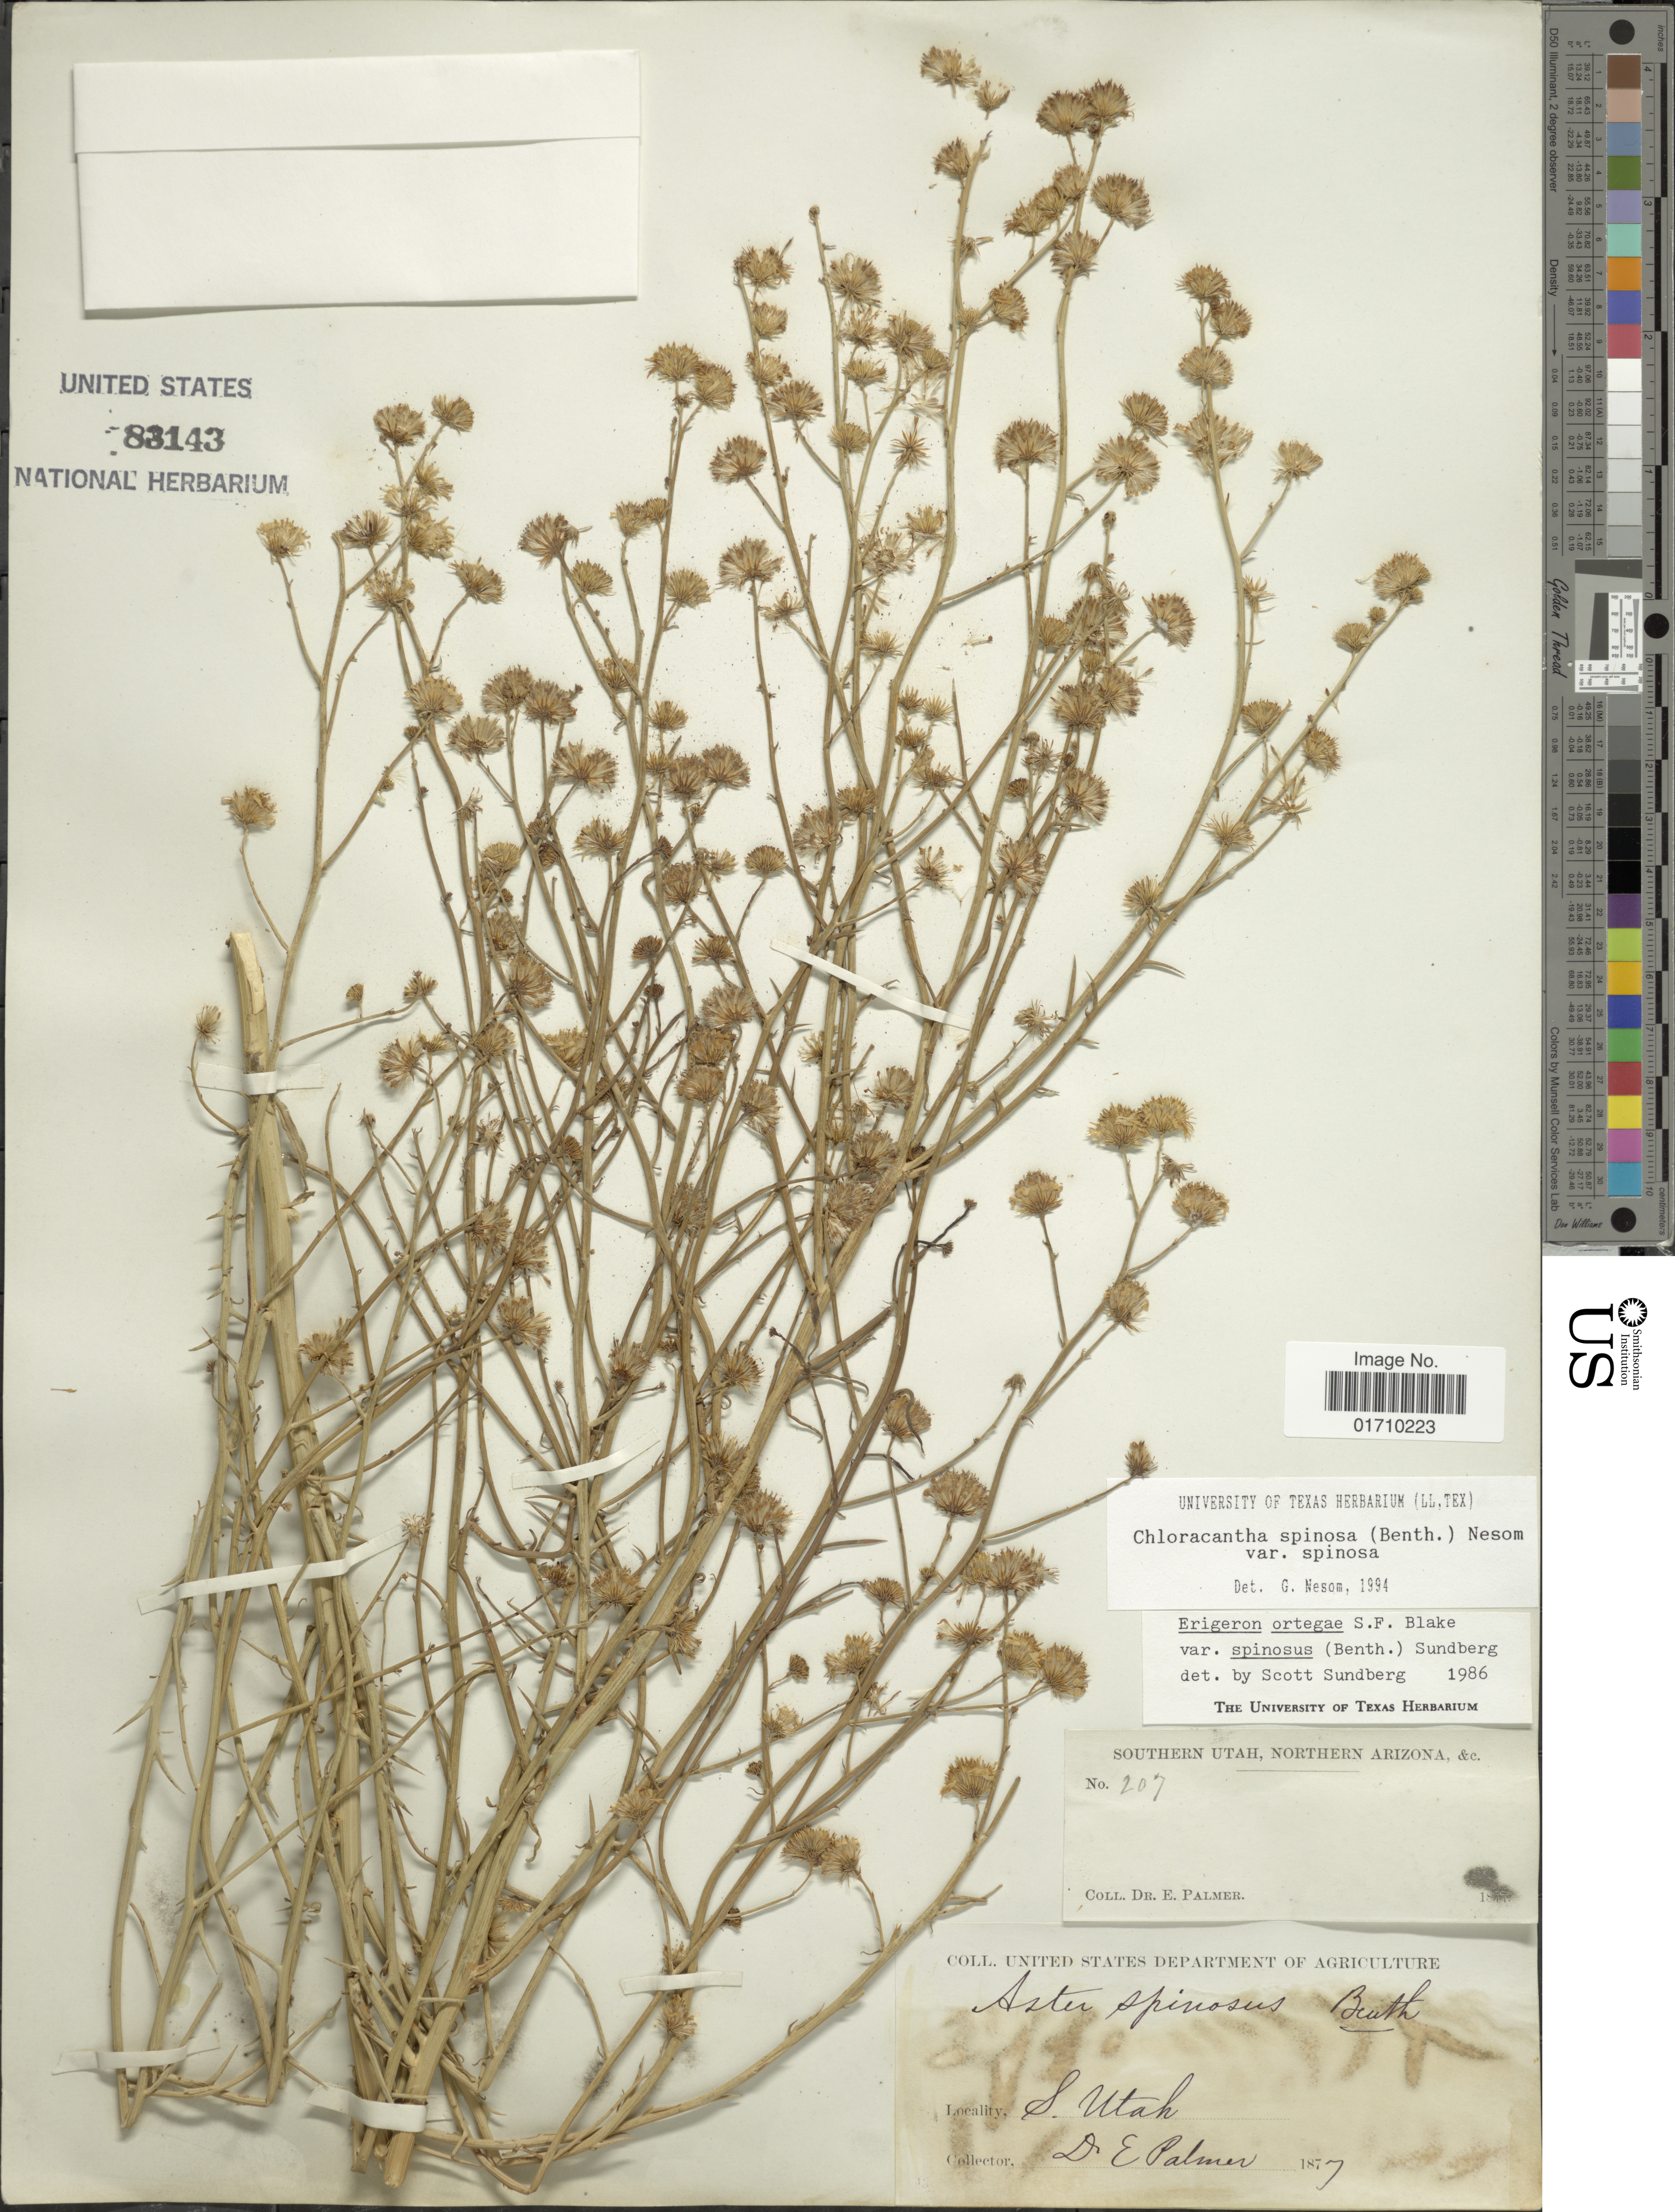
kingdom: Plantae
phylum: Tracheophyta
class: Magnoliopsida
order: Asterales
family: Asteraceae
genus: Chloracantha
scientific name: Chloracantha spinosa var. spinosa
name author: (Benth.) G.L. Nesom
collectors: E. Palmer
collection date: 1877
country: United States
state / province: Utah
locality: S. Utah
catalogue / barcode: US 83143